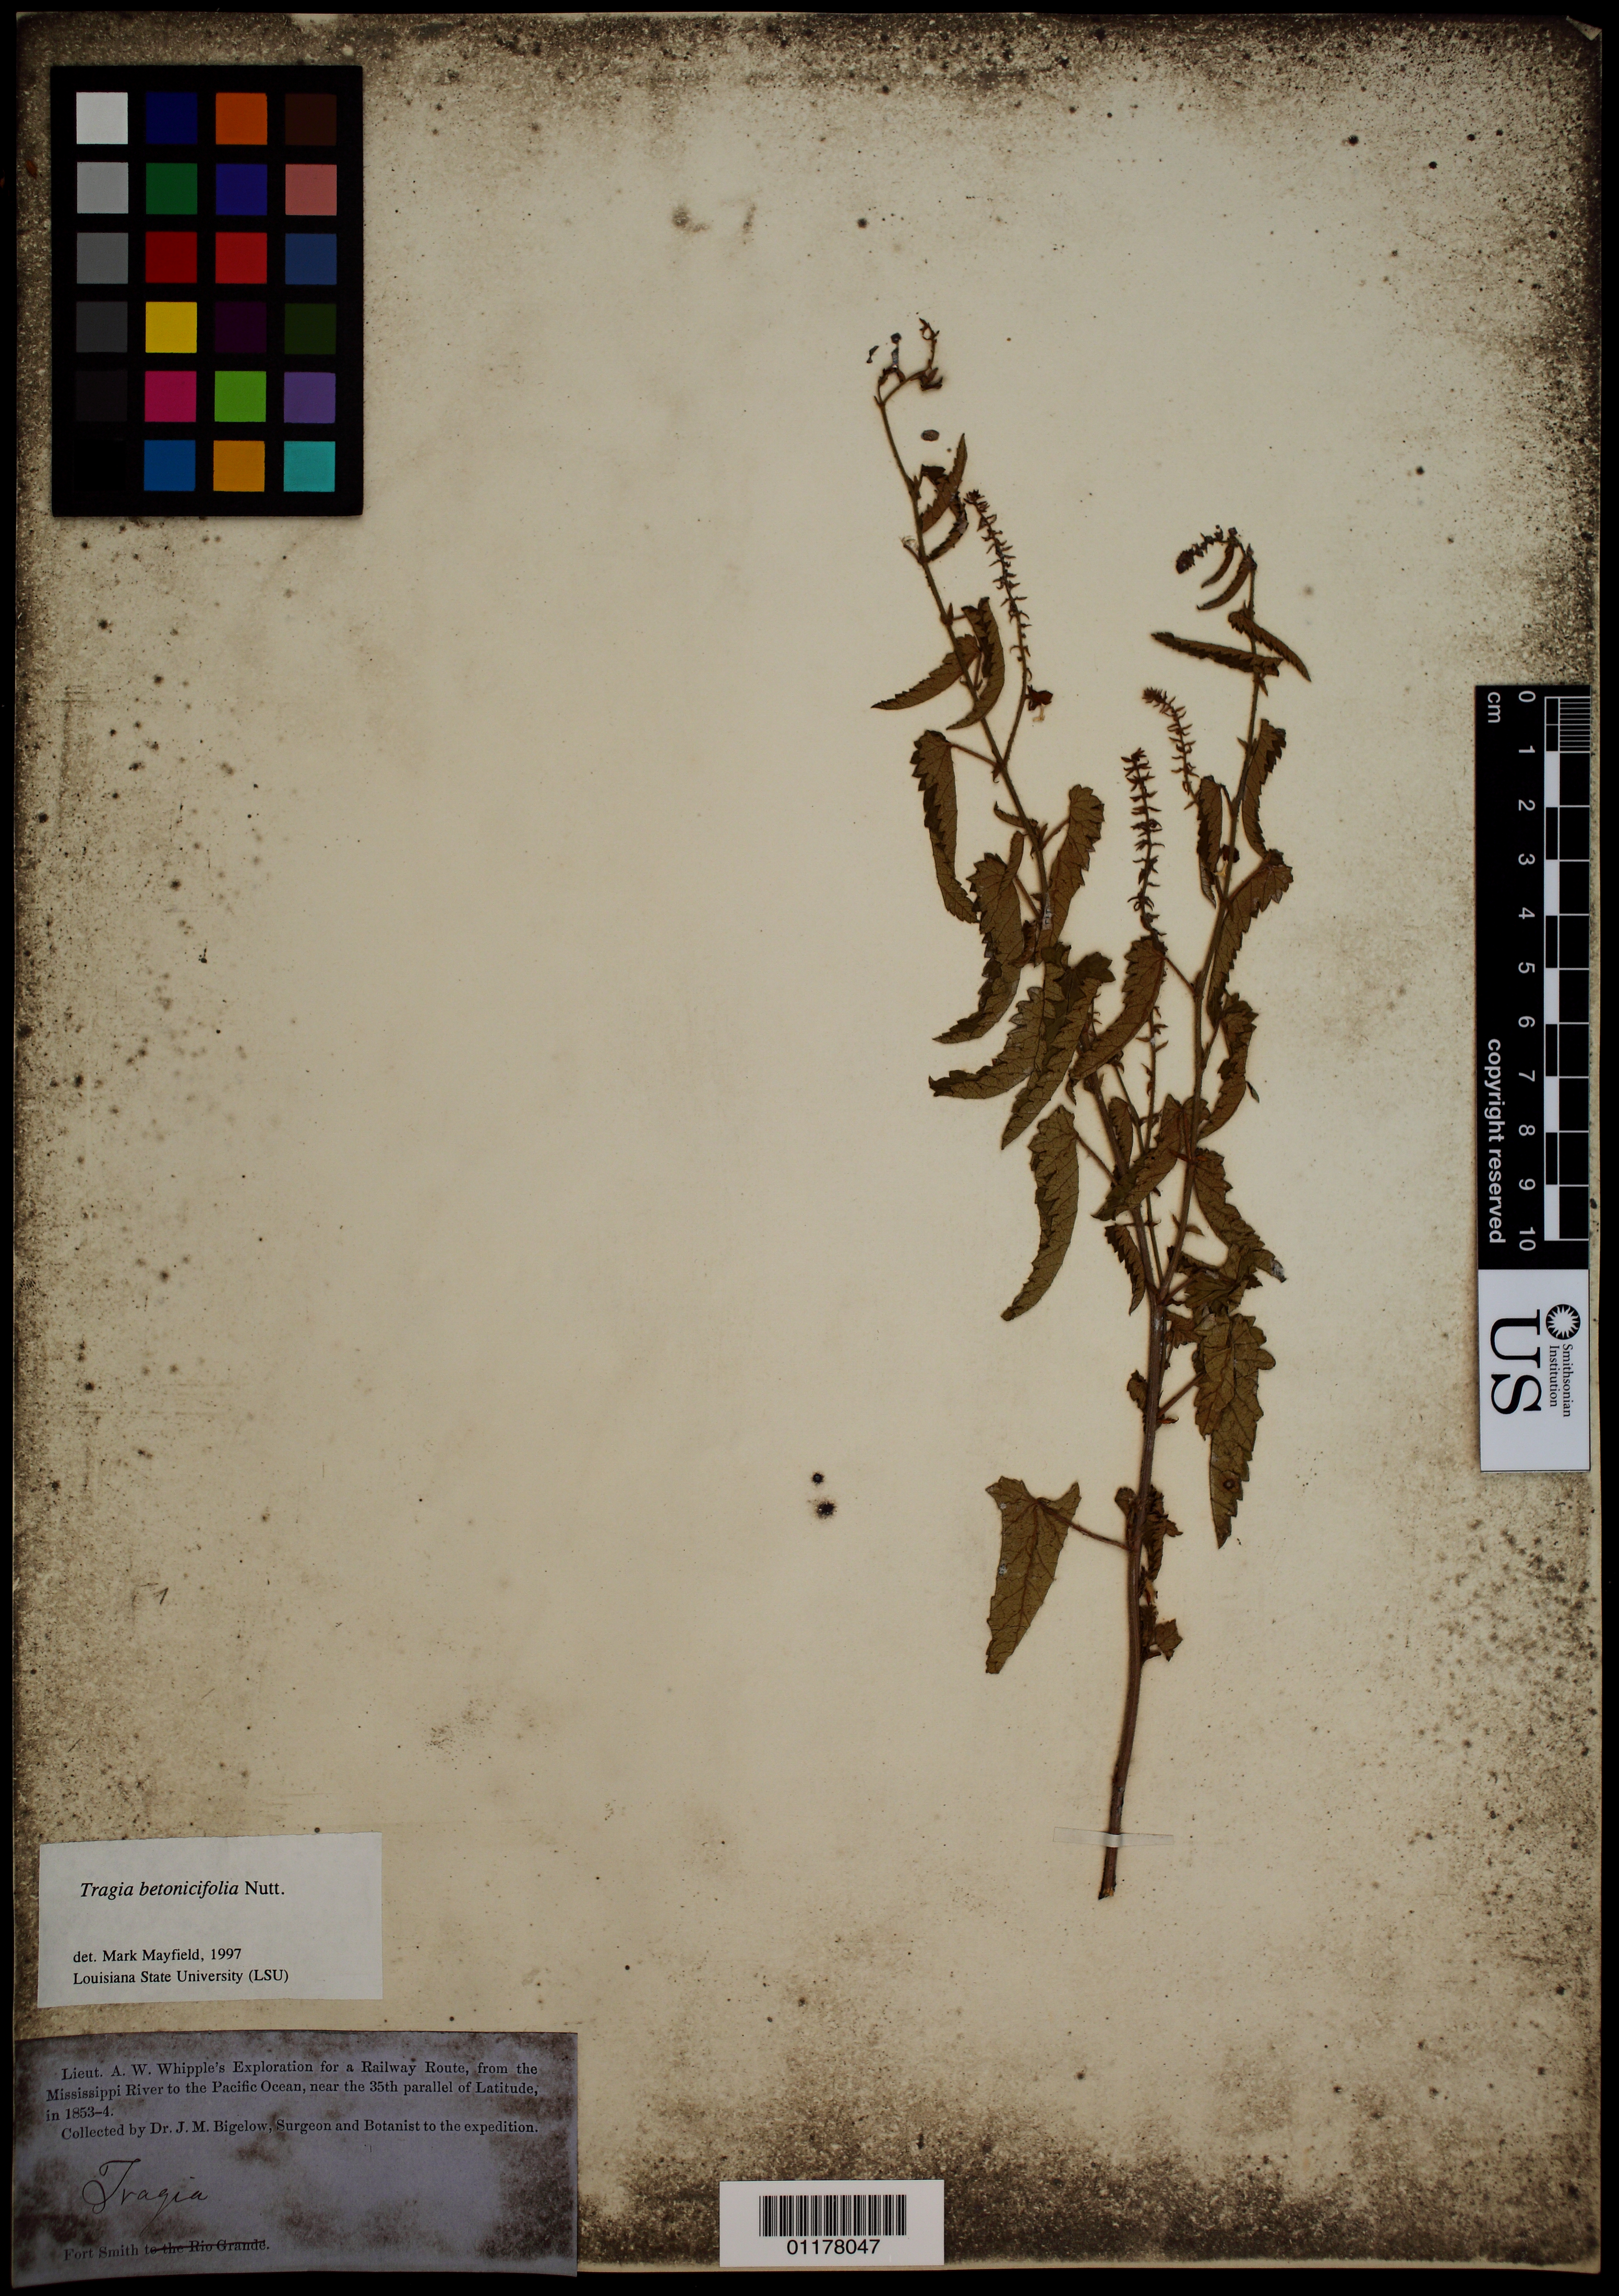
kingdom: Plantae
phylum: Tracheophyta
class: Magnoliopsida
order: Malpighiales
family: Euphorbiaceae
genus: Tragia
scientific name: Tragia betonicifolia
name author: Nutt.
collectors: J. M. Bigelow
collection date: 1853/1854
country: United States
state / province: Arkansas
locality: Fort Smith.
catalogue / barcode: US 102794